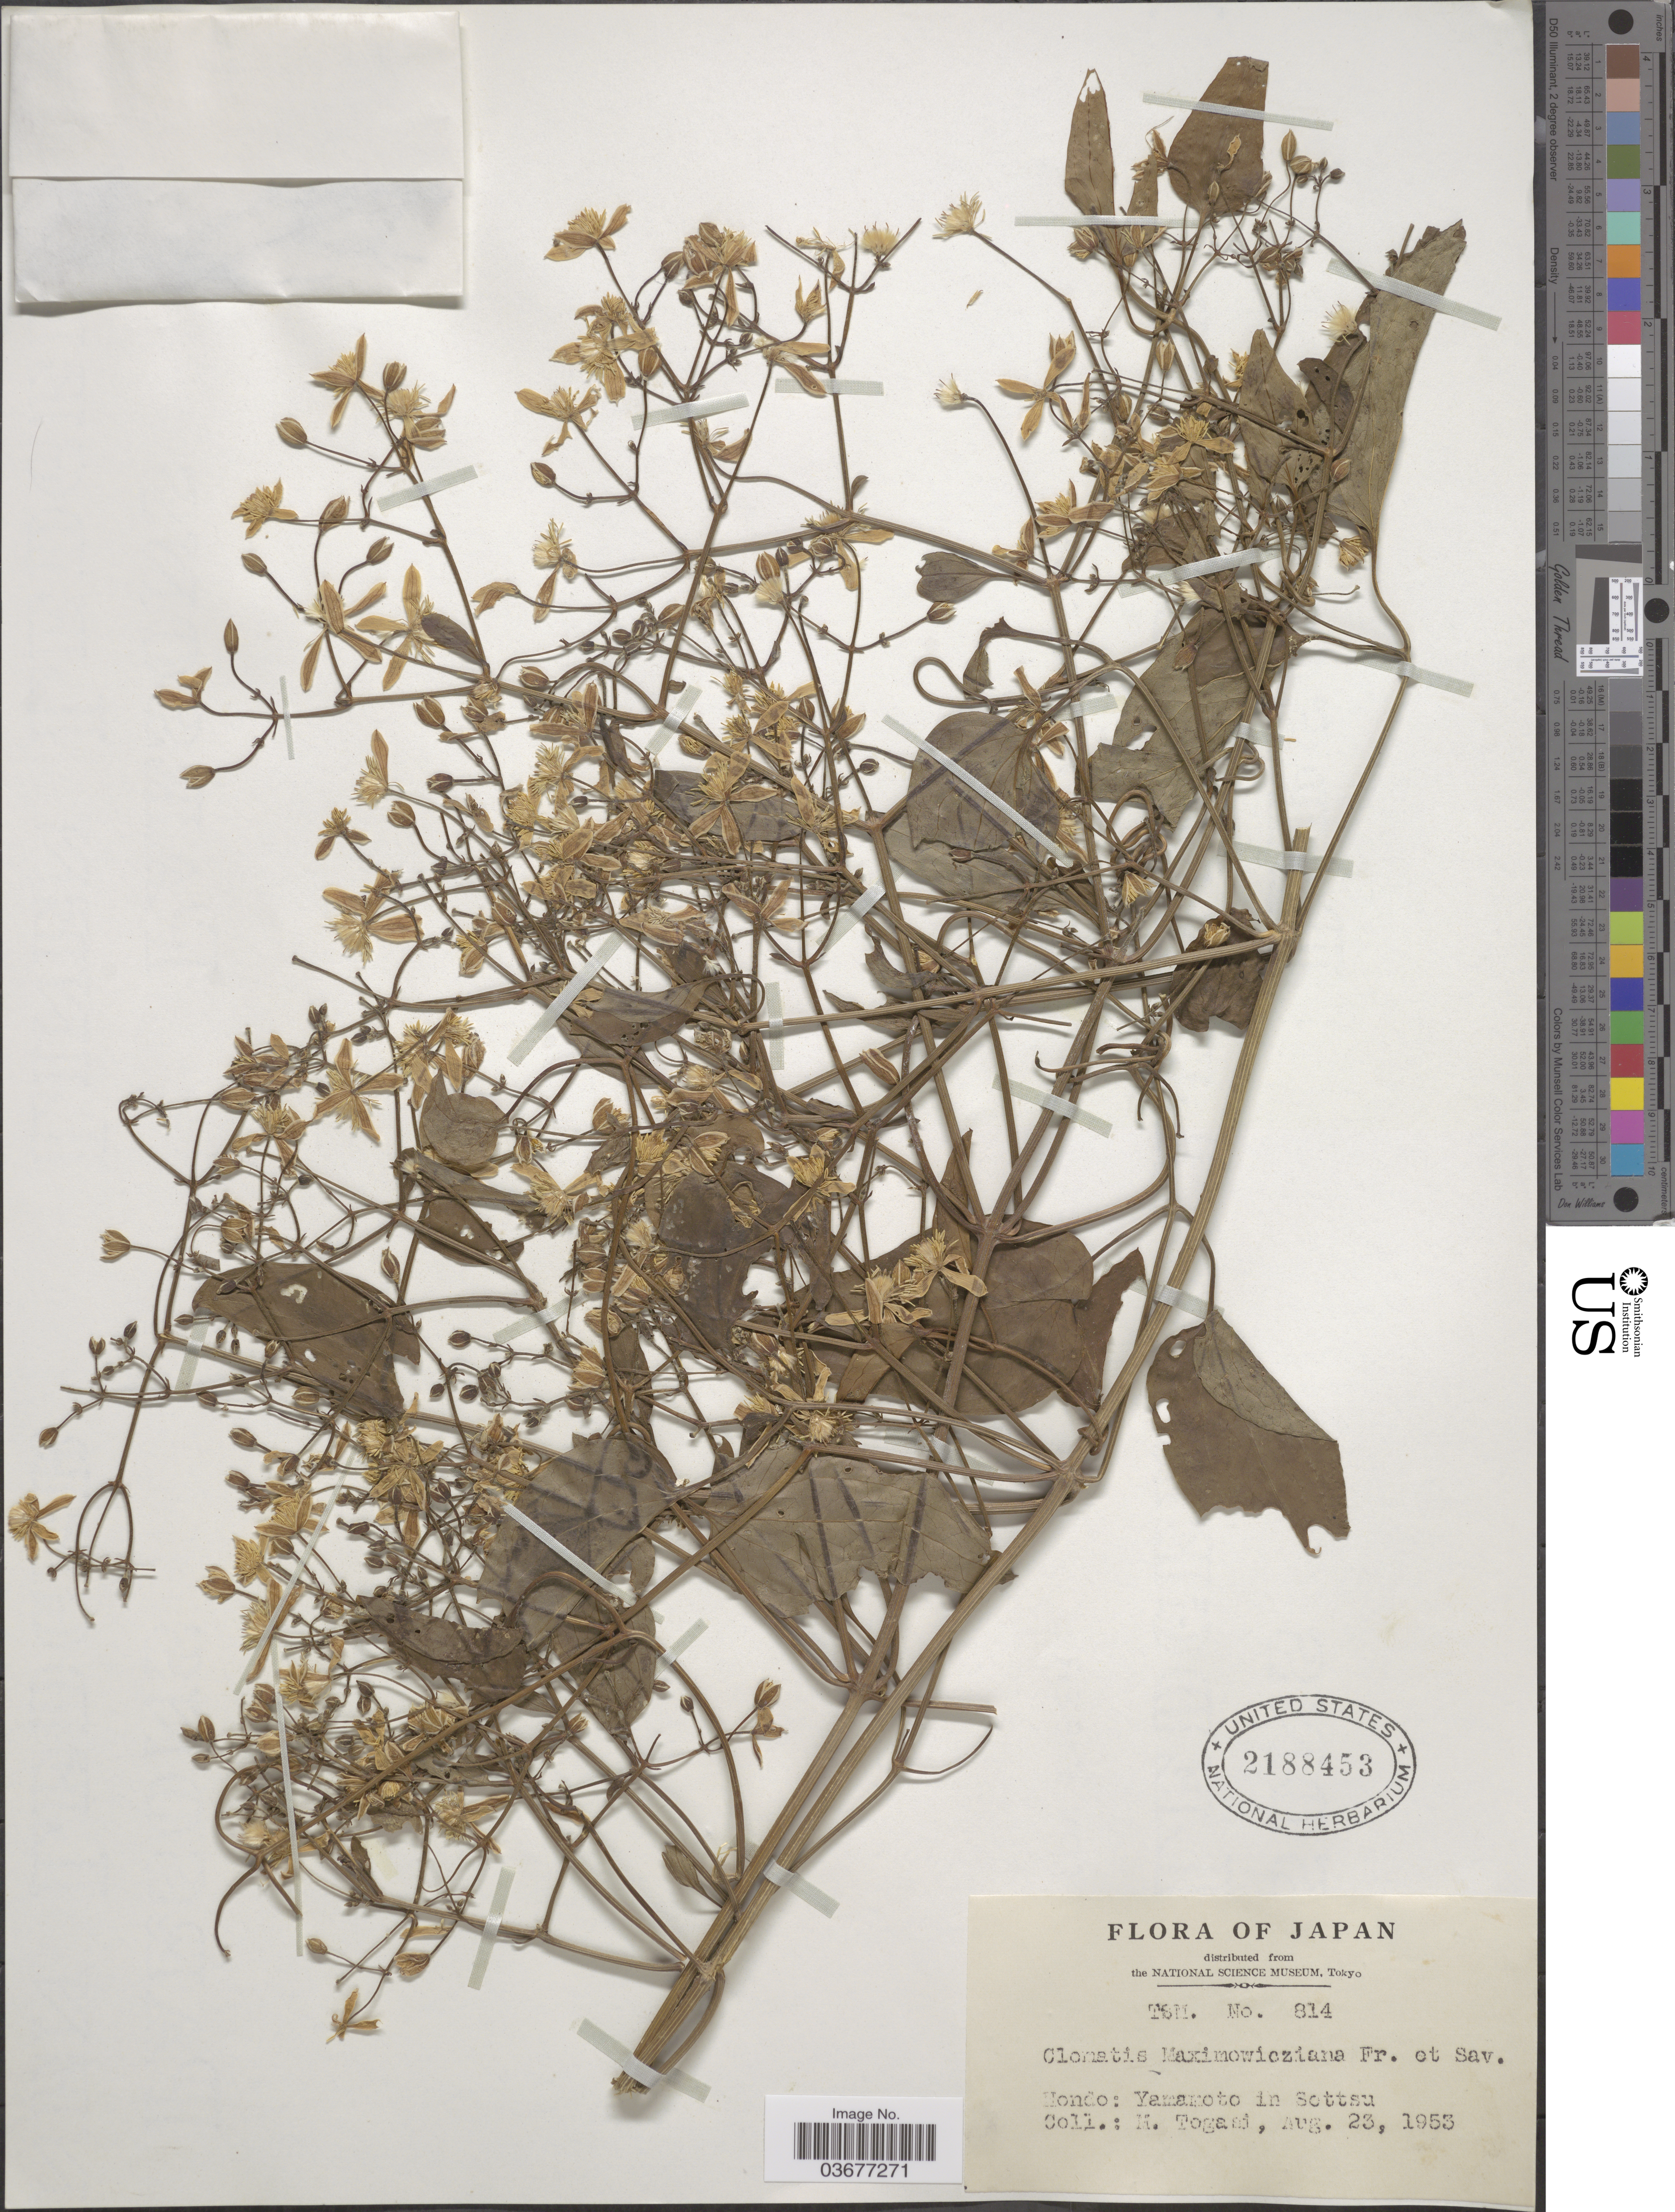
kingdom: Plantae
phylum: Tracheophyta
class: Magnoliopsida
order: Ranunculales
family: Ranunculaceae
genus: Clematis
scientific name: Clematis maximowicziana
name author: Franch. & Sav.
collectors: M. Togasi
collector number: TSM? 814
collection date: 1953-08-23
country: Japan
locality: Hondo: Yamamoto in Sottsu.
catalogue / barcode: US 2188453